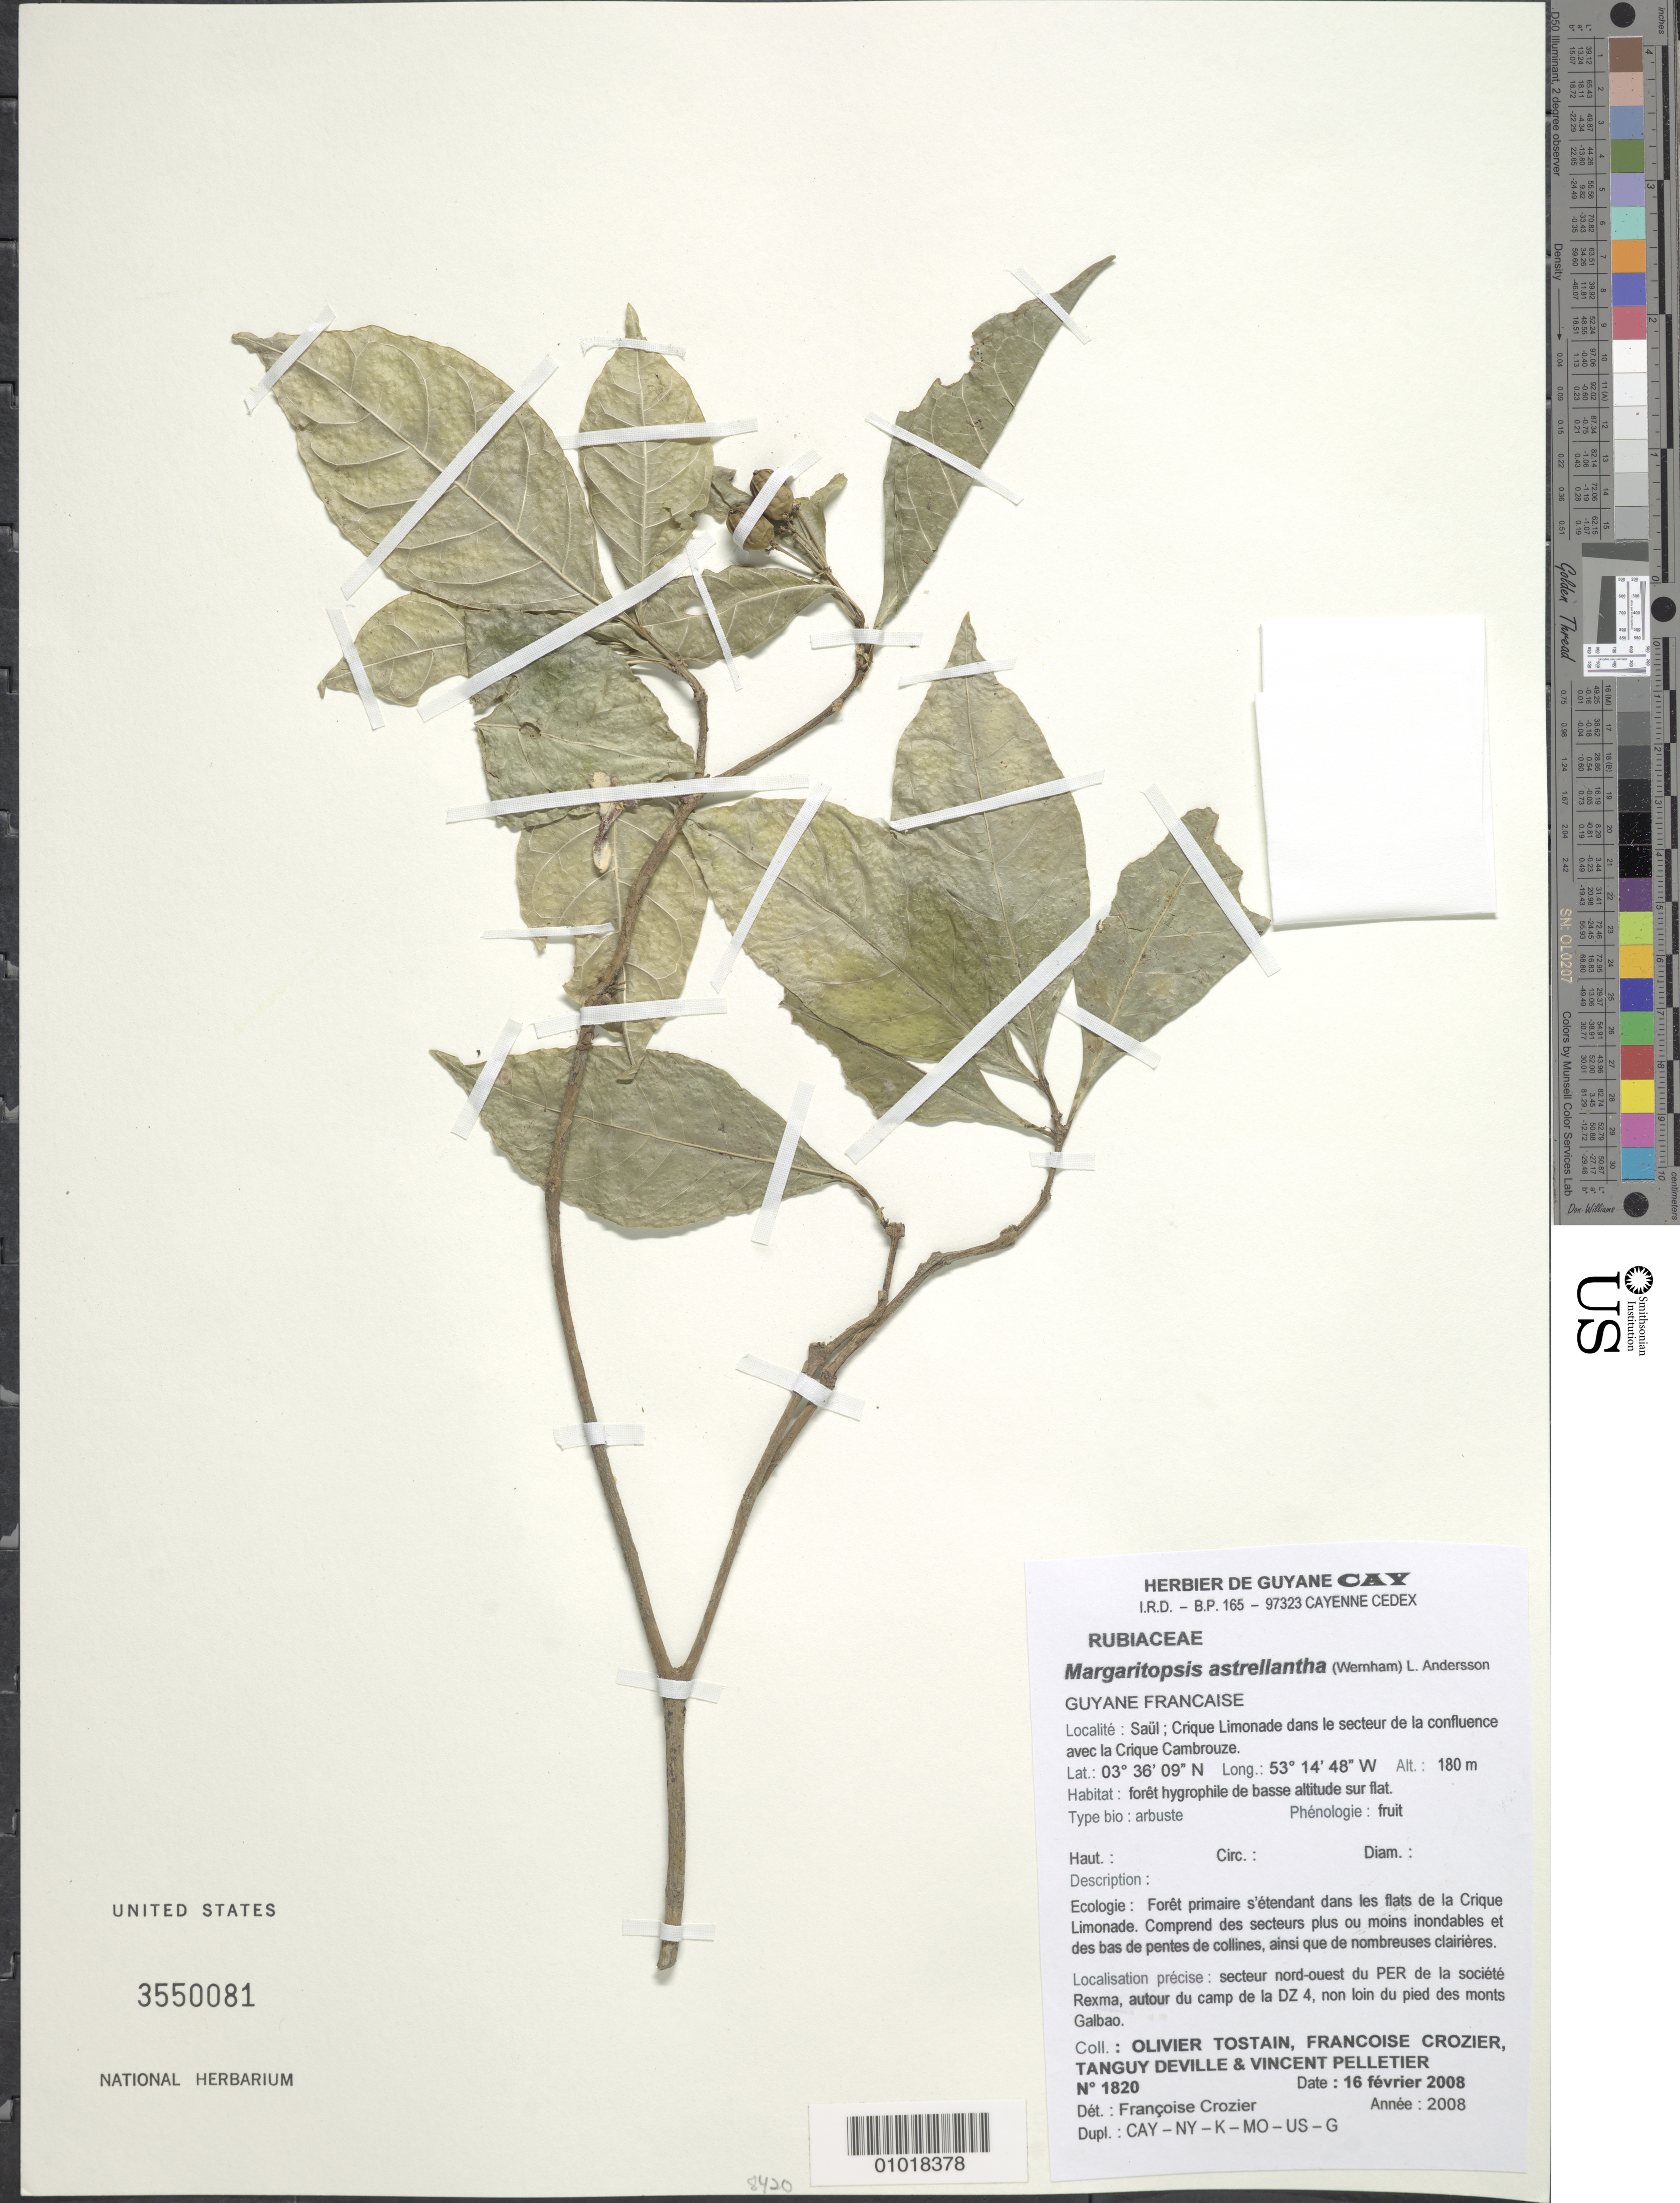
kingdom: Plantae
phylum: Tracheophyta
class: Magnoliopsida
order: Gentianales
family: Rubiaceae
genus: Margaritopsis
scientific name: Margaritopsis astrellantha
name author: (Wernham) L. Andersson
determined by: Crozier, F.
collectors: O. Tostain, F. Crozier, T. Deville & V. Pelletier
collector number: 1820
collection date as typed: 16-Feb-08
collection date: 2008-02-16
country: French Guiana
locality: Saül; Crique Limonade dans le secteur de la confluence avec la Crique Cambrouze; sector NO du PER de la societe Rexma, autor du camp de la DZ 4, non loin du pied des monts Galbao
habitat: Foret hygrophile de basse altitude sur flat. Foret primaire s'etendant dans les flats de la Cirque Limonade. Comprend des secteurs plus ou moins…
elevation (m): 180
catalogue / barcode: US 3550081